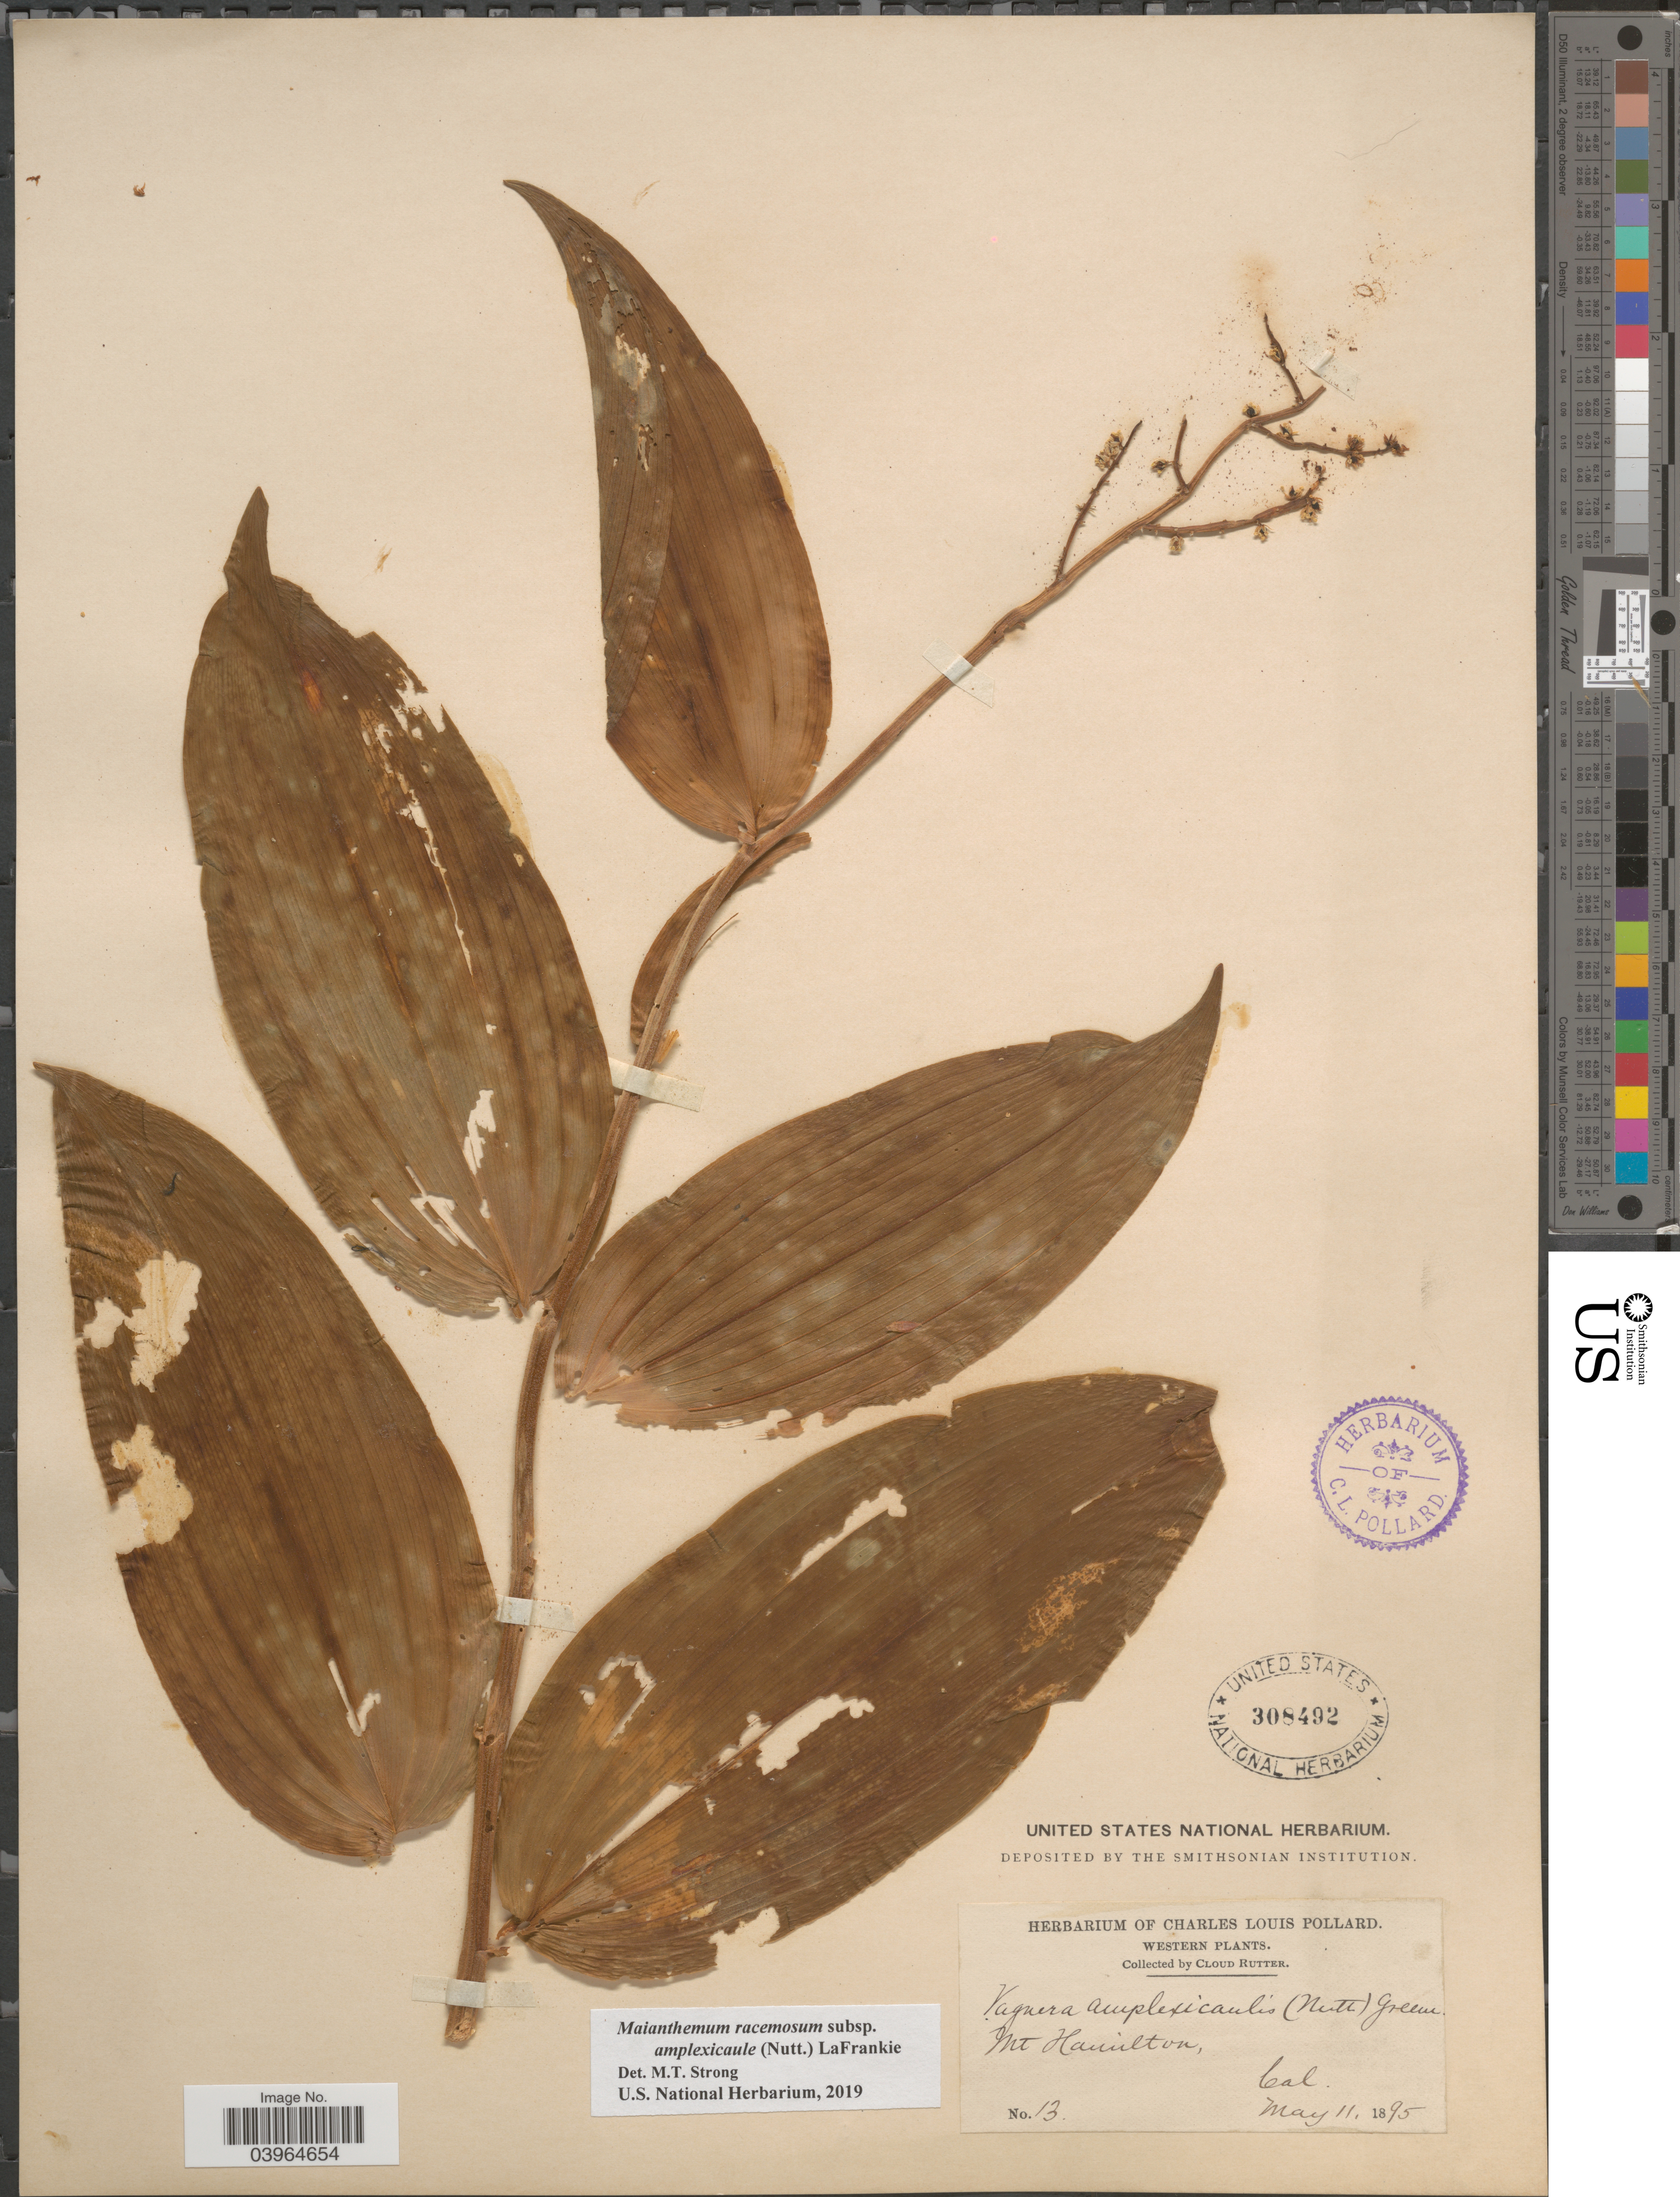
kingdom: Plantae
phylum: Tracheophyta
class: Liliopsida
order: Asparagales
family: Asparagaceae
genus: Maianthemum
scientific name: Maianthemum racemosum subsp. amplexicaule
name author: (Nutt.) LaFrankie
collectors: C. Rutter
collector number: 13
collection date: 1895-05-11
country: United States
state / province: California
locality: Western. Mt. Hamilton.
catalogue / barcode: US 308492